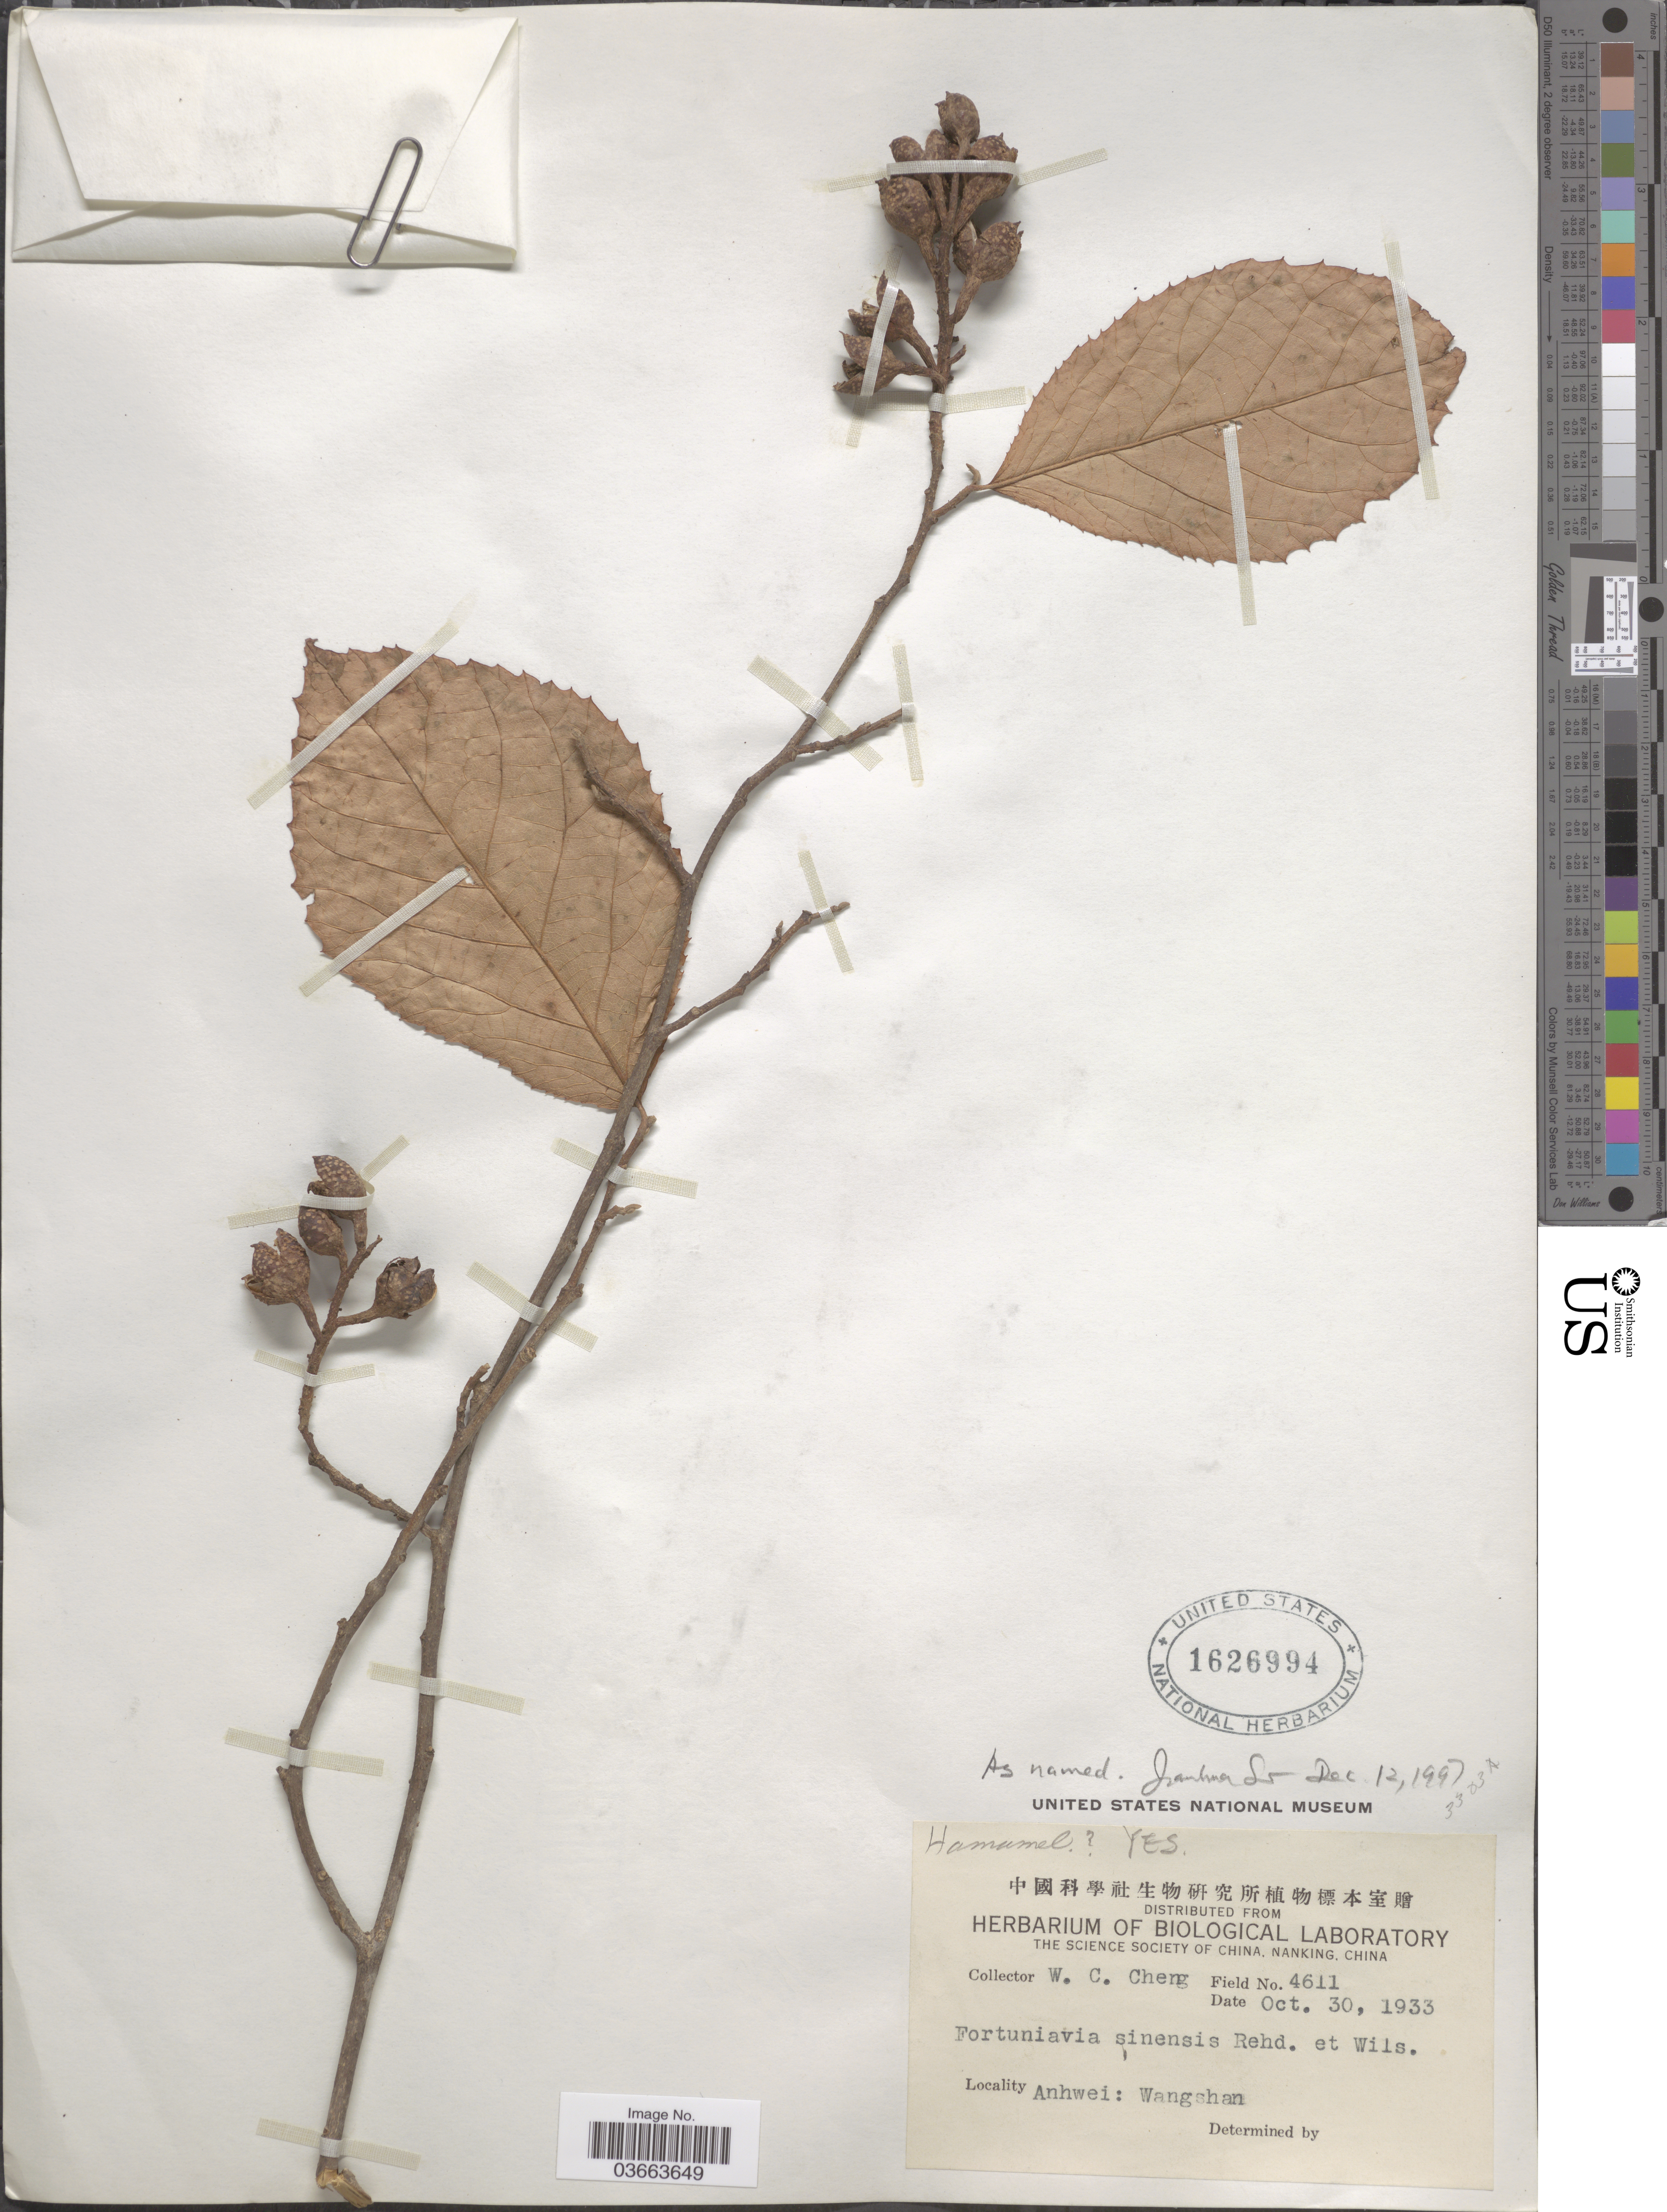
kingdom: Plantae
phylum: Tracheophyta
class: Magnoliopsida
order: Saxifragales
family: Hamamelidaceae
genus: Fortunearia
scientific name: Fortunearia sinensis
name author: Rehder & E.H. Wilson in Sarg.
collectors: W. C. Cheng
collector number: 4611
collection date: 1933-10-30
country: China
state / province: Anhui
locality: Anhwei: Wangshan.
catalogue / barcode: US 1626994